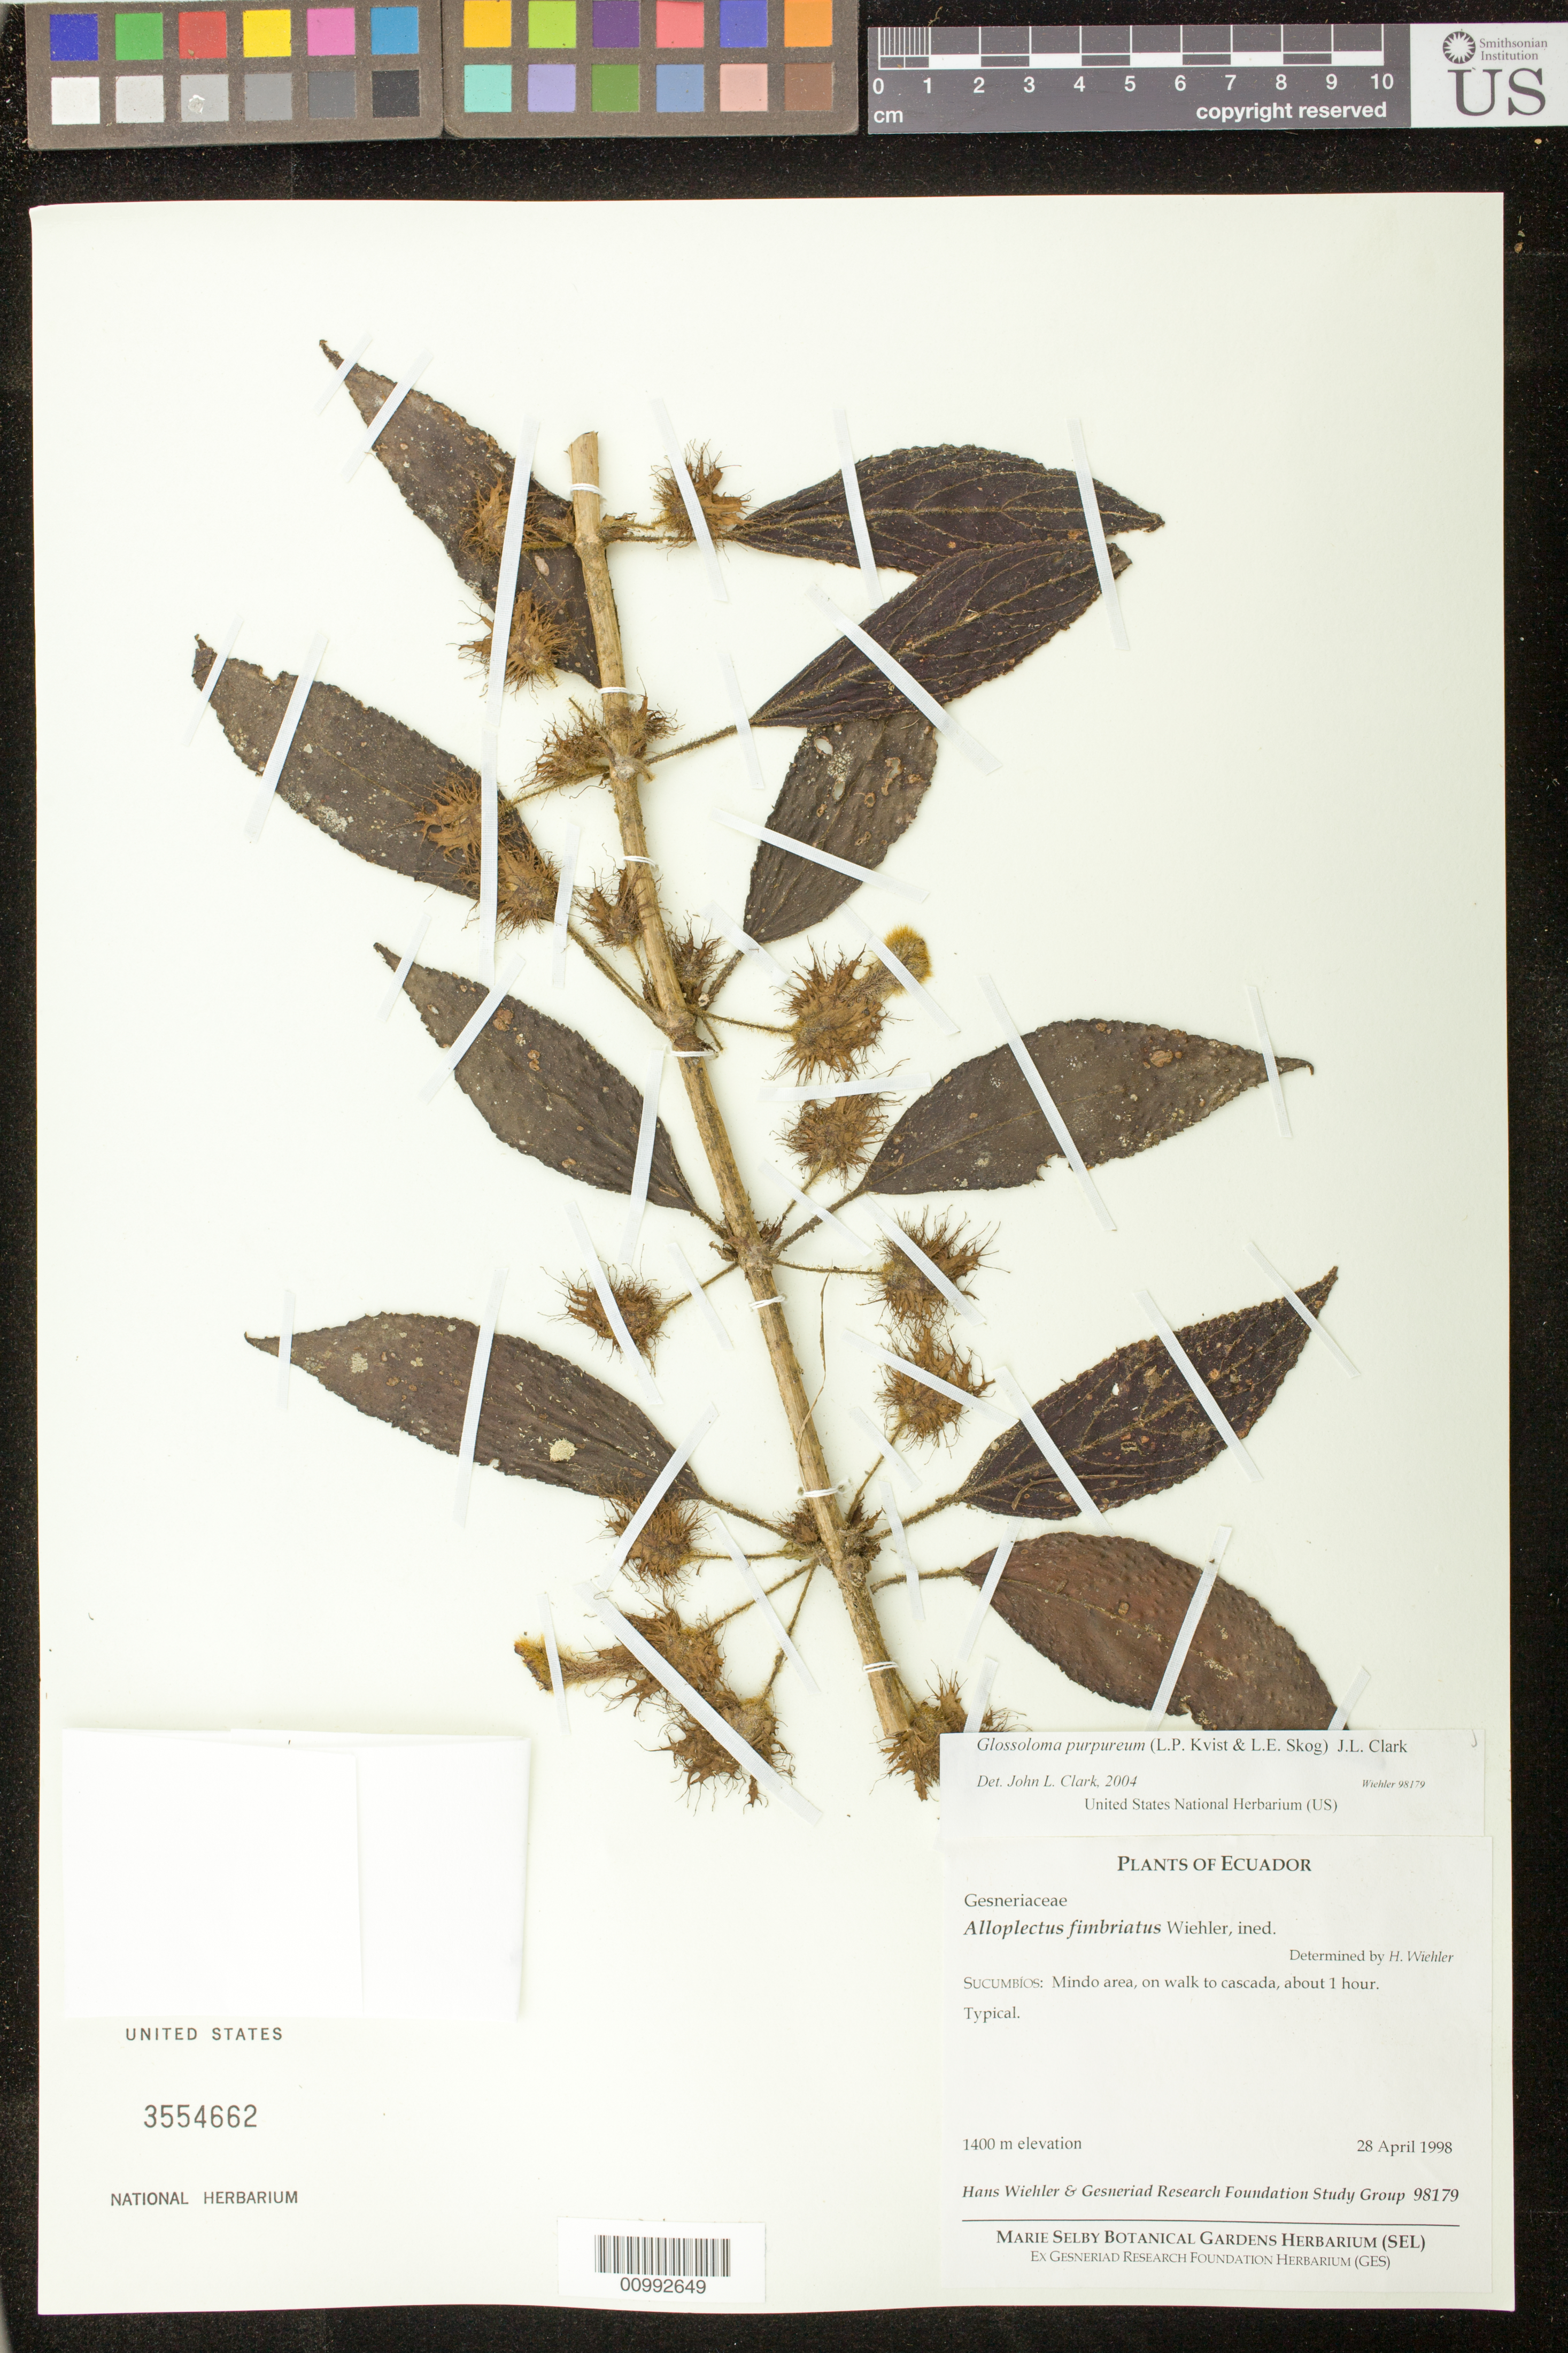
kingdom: Plantae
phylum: Tracheophyta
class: Magnoliopsida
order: Lamiales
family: Gesneriaceae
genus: Glossoloma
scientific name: Glossoloma purpureum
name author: (L.P. Kvist & L.E. Skog) J.L. Clark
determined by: Clark, J. L., (SEL), The Marie Selby Botanical Garden (UNITED STATES)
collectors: H. J. Wiehler & GRF Study Group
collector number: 98179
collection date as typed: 28 Apr 1998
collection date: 1998-04-28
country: Ecuador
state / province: Sucumbíos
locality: Sucumbíos: Mindo area, on walk to cascada, about 1 hour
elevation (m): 1400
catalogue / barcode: US 3554662